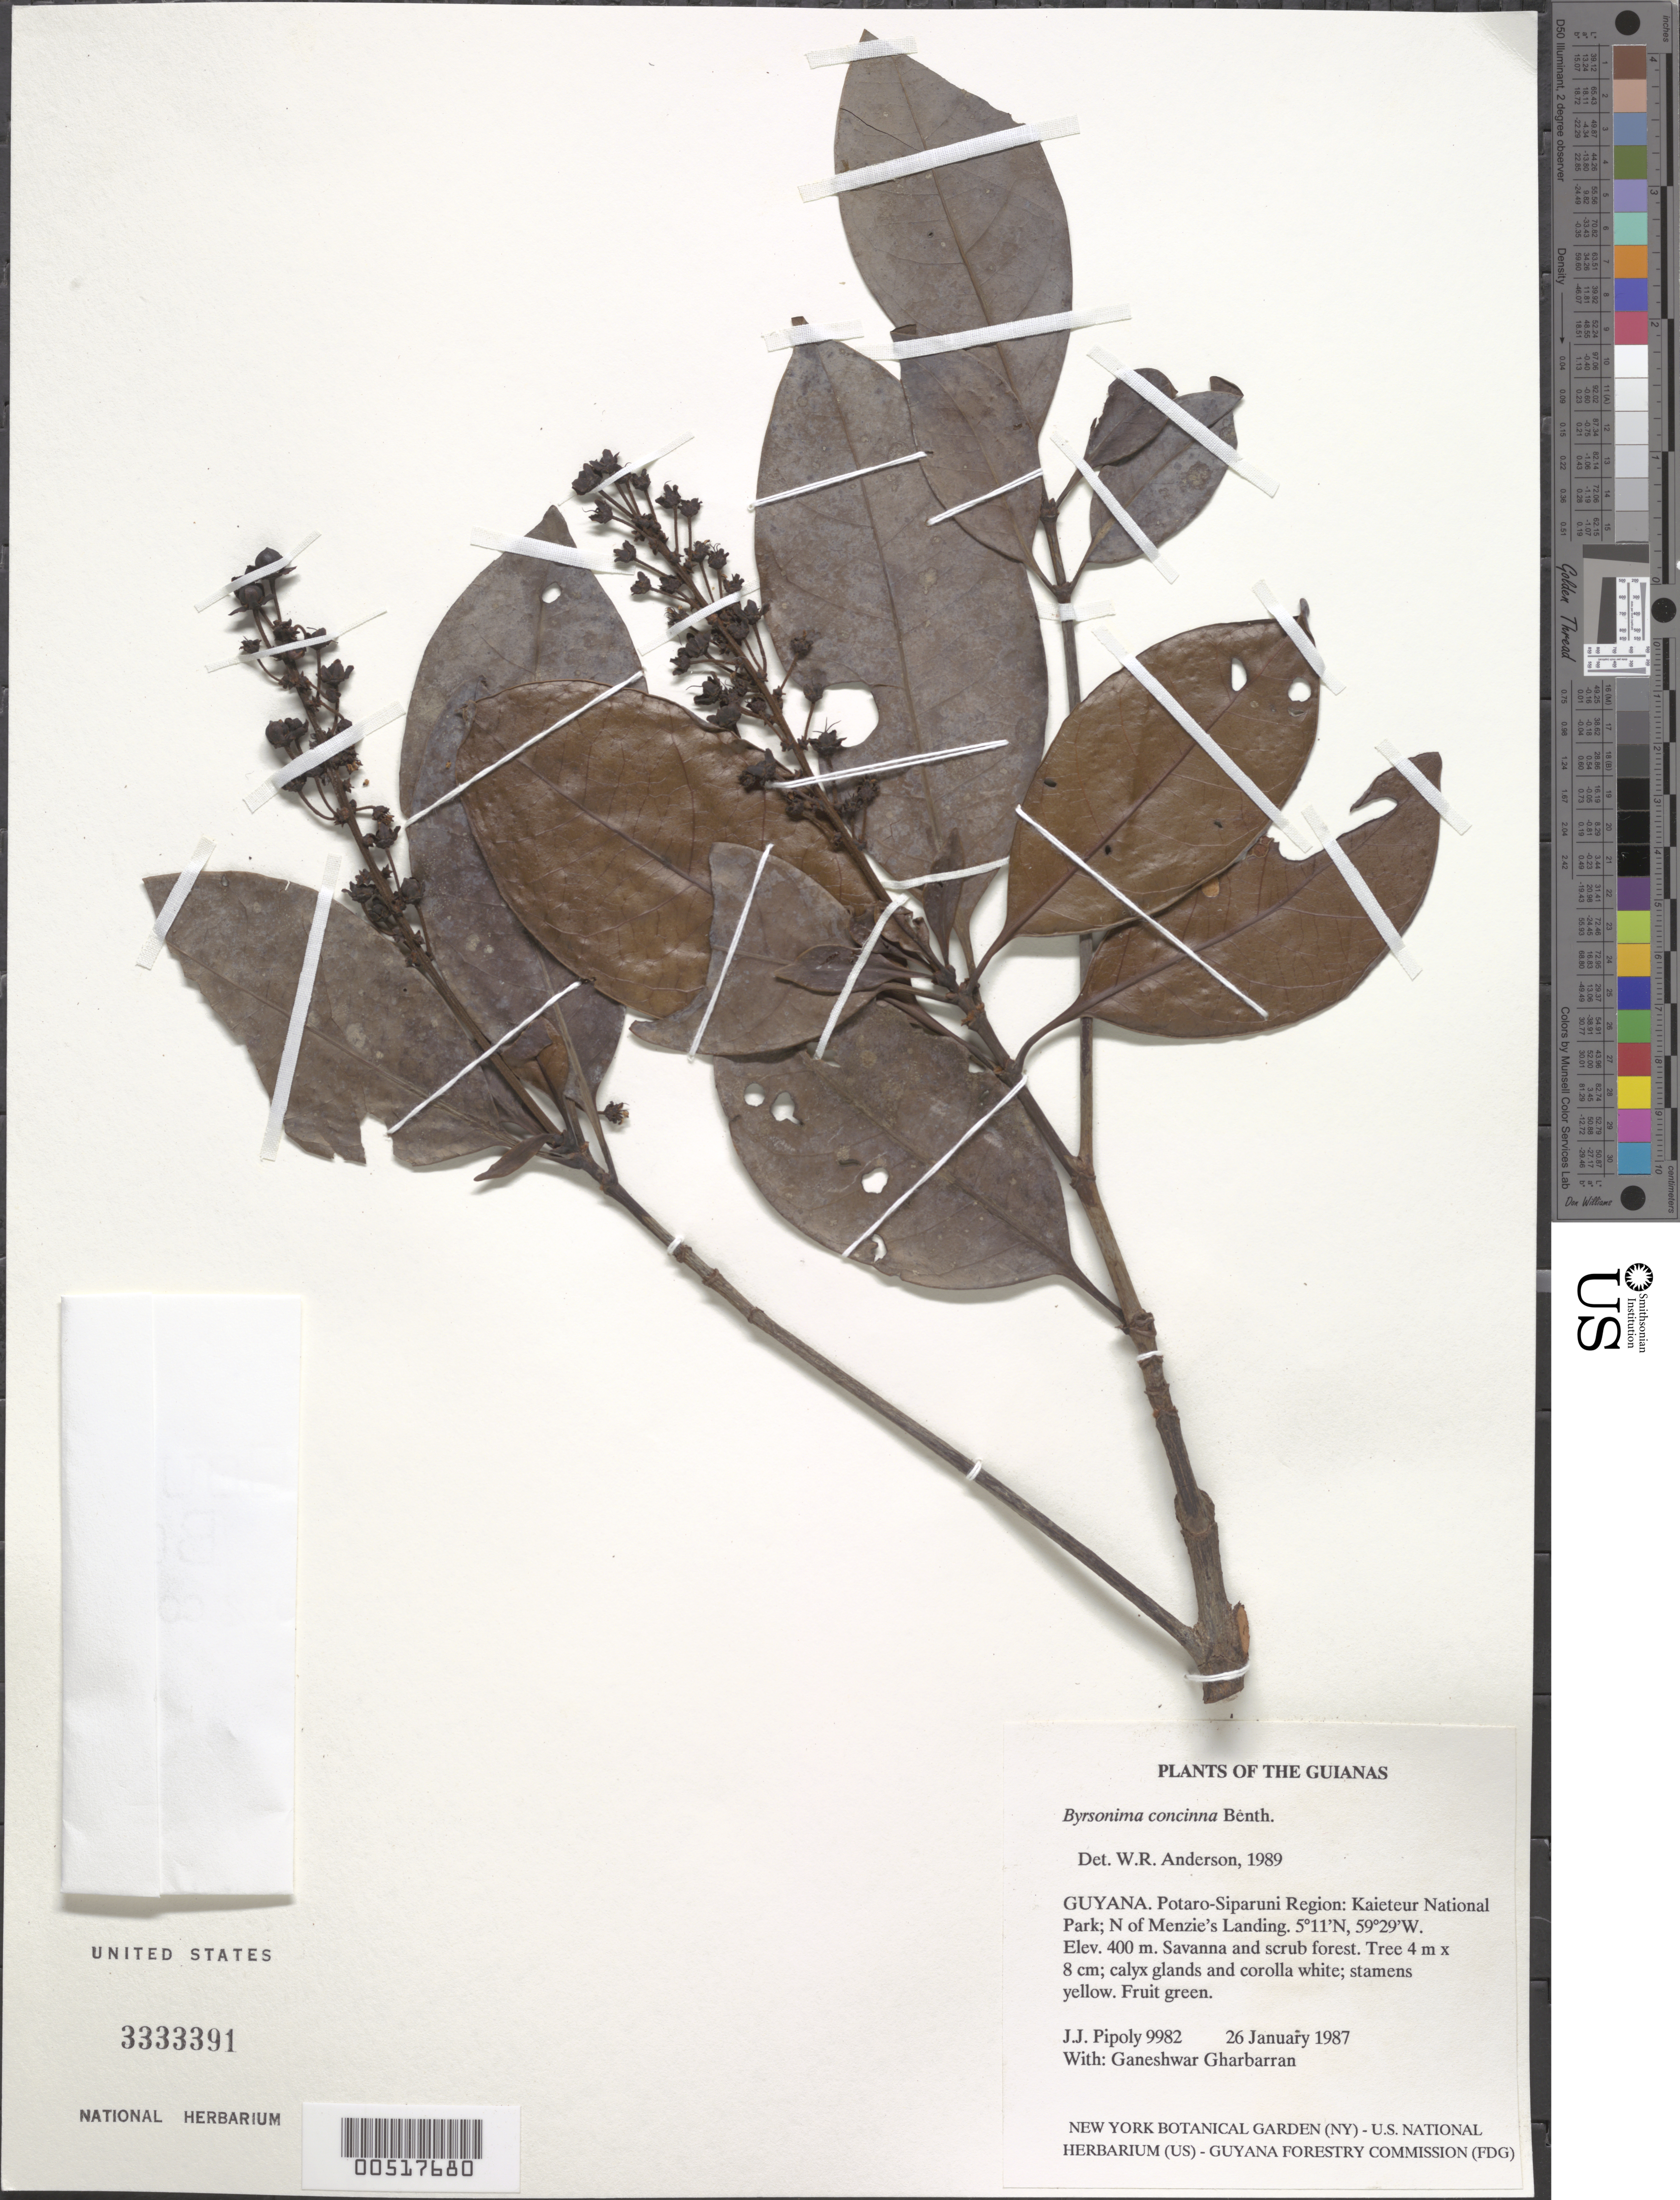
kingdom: Plantae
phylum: Tracheophyta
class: Magnoliopsida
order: Malpighiales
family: Malpighiaceae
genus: Byrsonima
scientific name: Byrsonima concinna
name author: Benth.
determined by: Anderson, W. R., (MICH), University of Michigan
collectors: J. J. Pipoly & G. Gharbarran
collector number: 9982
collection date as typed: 26 January 1987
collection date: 1987-01-26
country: Guyana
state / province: Potaro-Siparuni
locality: Kaieteur National Park; N of Menzie's Landing and Kaieteur Falls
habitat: Savanna and scrub forest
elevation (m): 400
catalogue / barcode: US 3333391